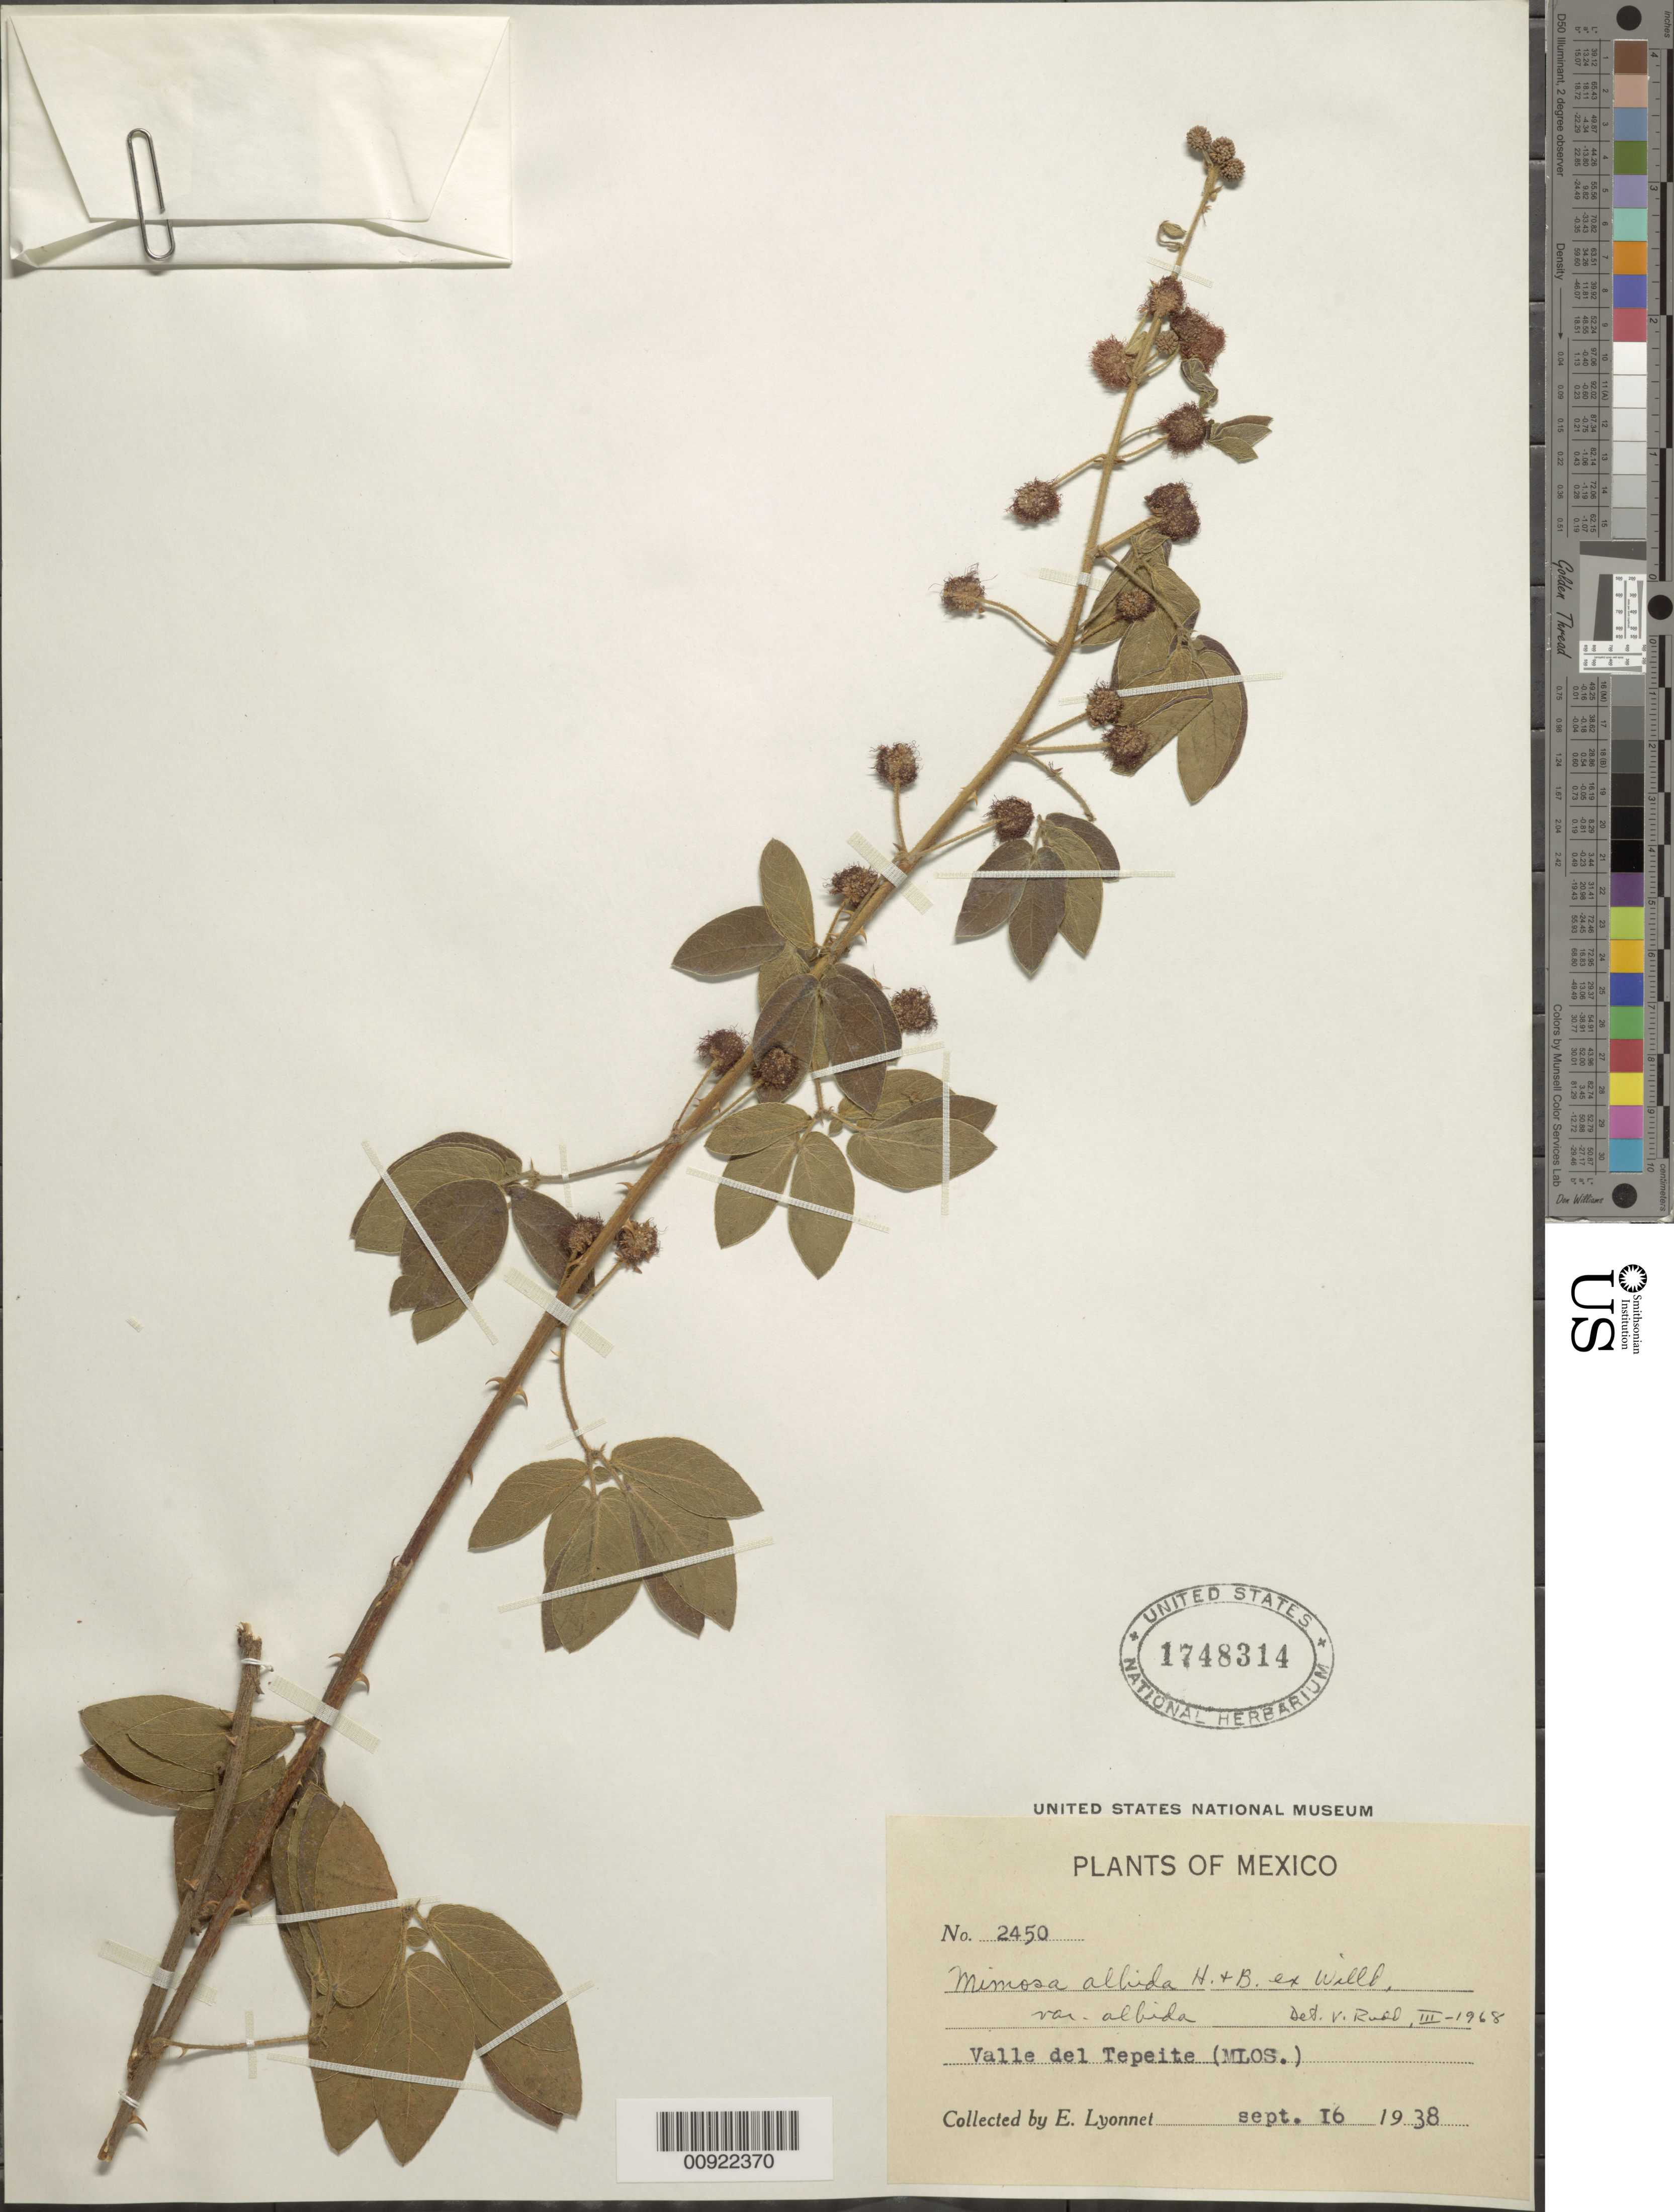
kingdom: Plantae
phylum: Tracheophyta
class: Magnoliopsida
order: Fabales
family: Fabaceae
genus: Mimosa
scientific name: Mimosa albida var. albida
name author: Humb. & Bonpl. ex Willd.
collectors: Bro. E. Lyonnet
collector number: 2450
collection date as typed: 16 Sep 1938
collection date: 1938-09-16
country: Mexico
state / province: Morelos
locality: Valle del Tepeite (Morelos).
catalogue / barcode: US 1748314